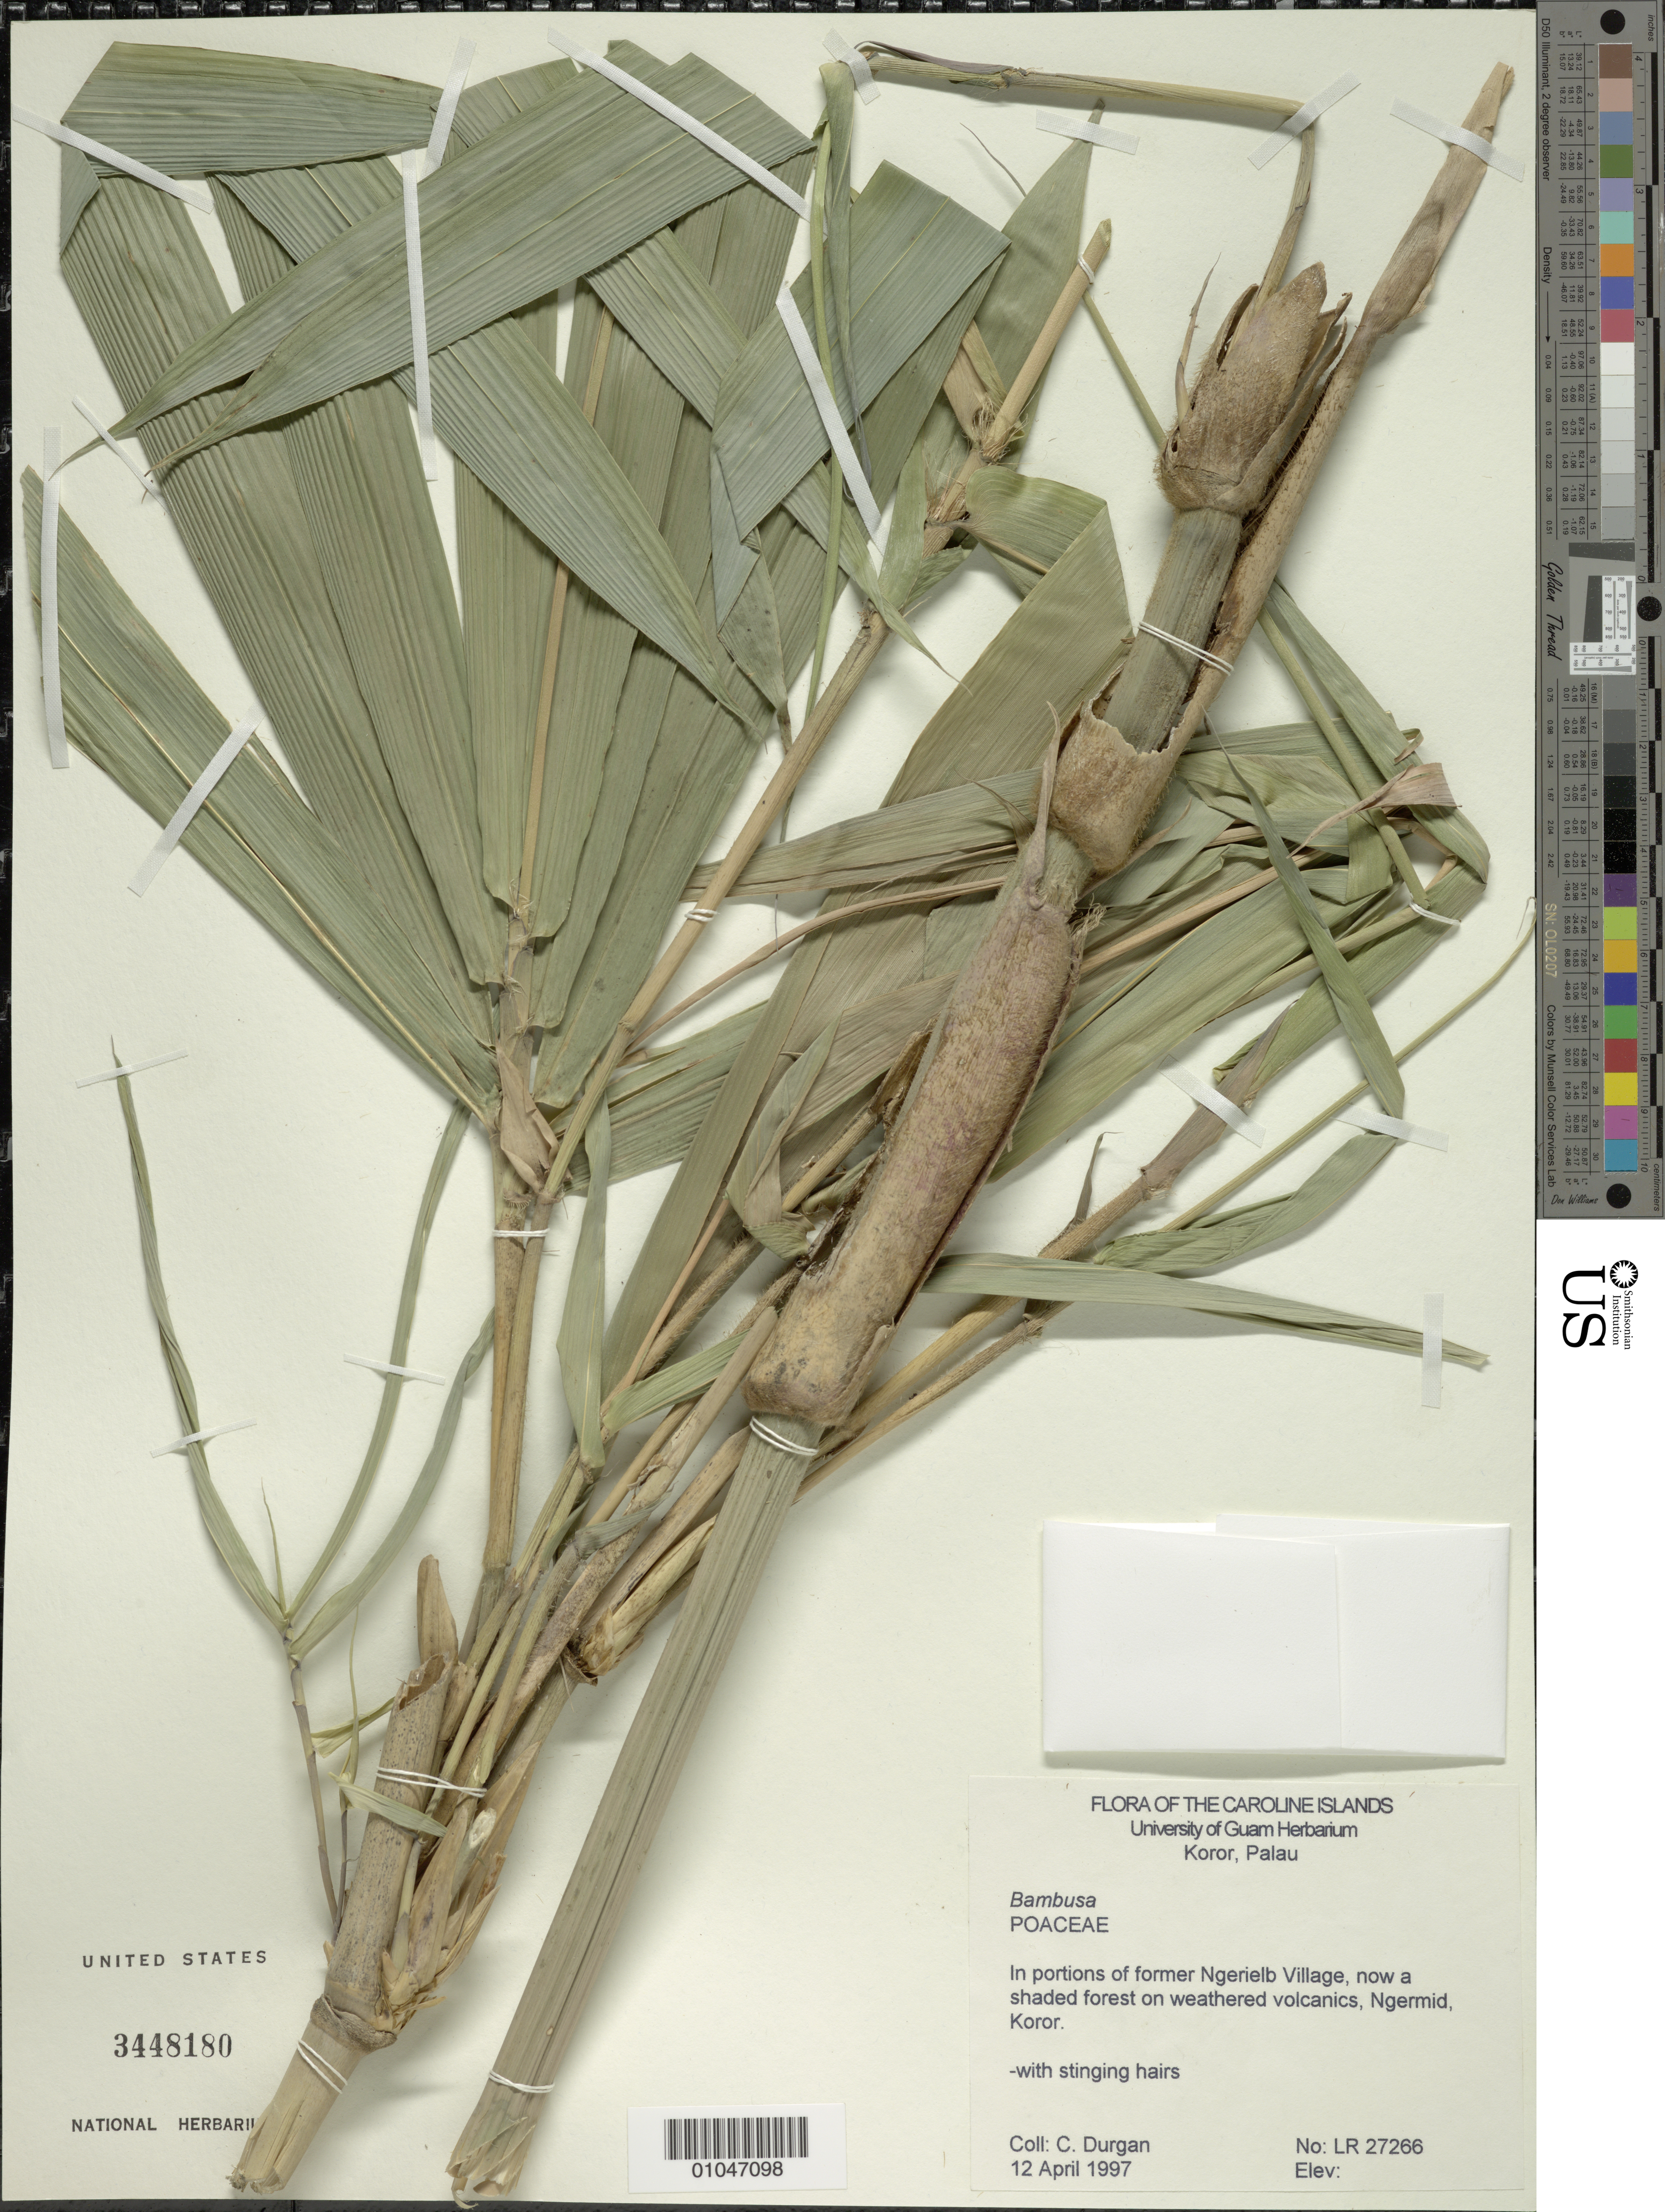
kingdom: Plantae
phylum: Tracheophyta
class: Liliopsida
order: Poales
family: Poaceae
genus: Bambusa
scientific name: Bambusa sp.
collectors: C. Durgan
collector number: LR 27266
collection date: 1997-04-12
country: Palau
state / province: Koror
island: Oreor (Koror)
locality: In portions of former Ngerielb Village, now a shaded forest on weathered volcanics, Ngermid.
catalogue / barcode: US 3448180